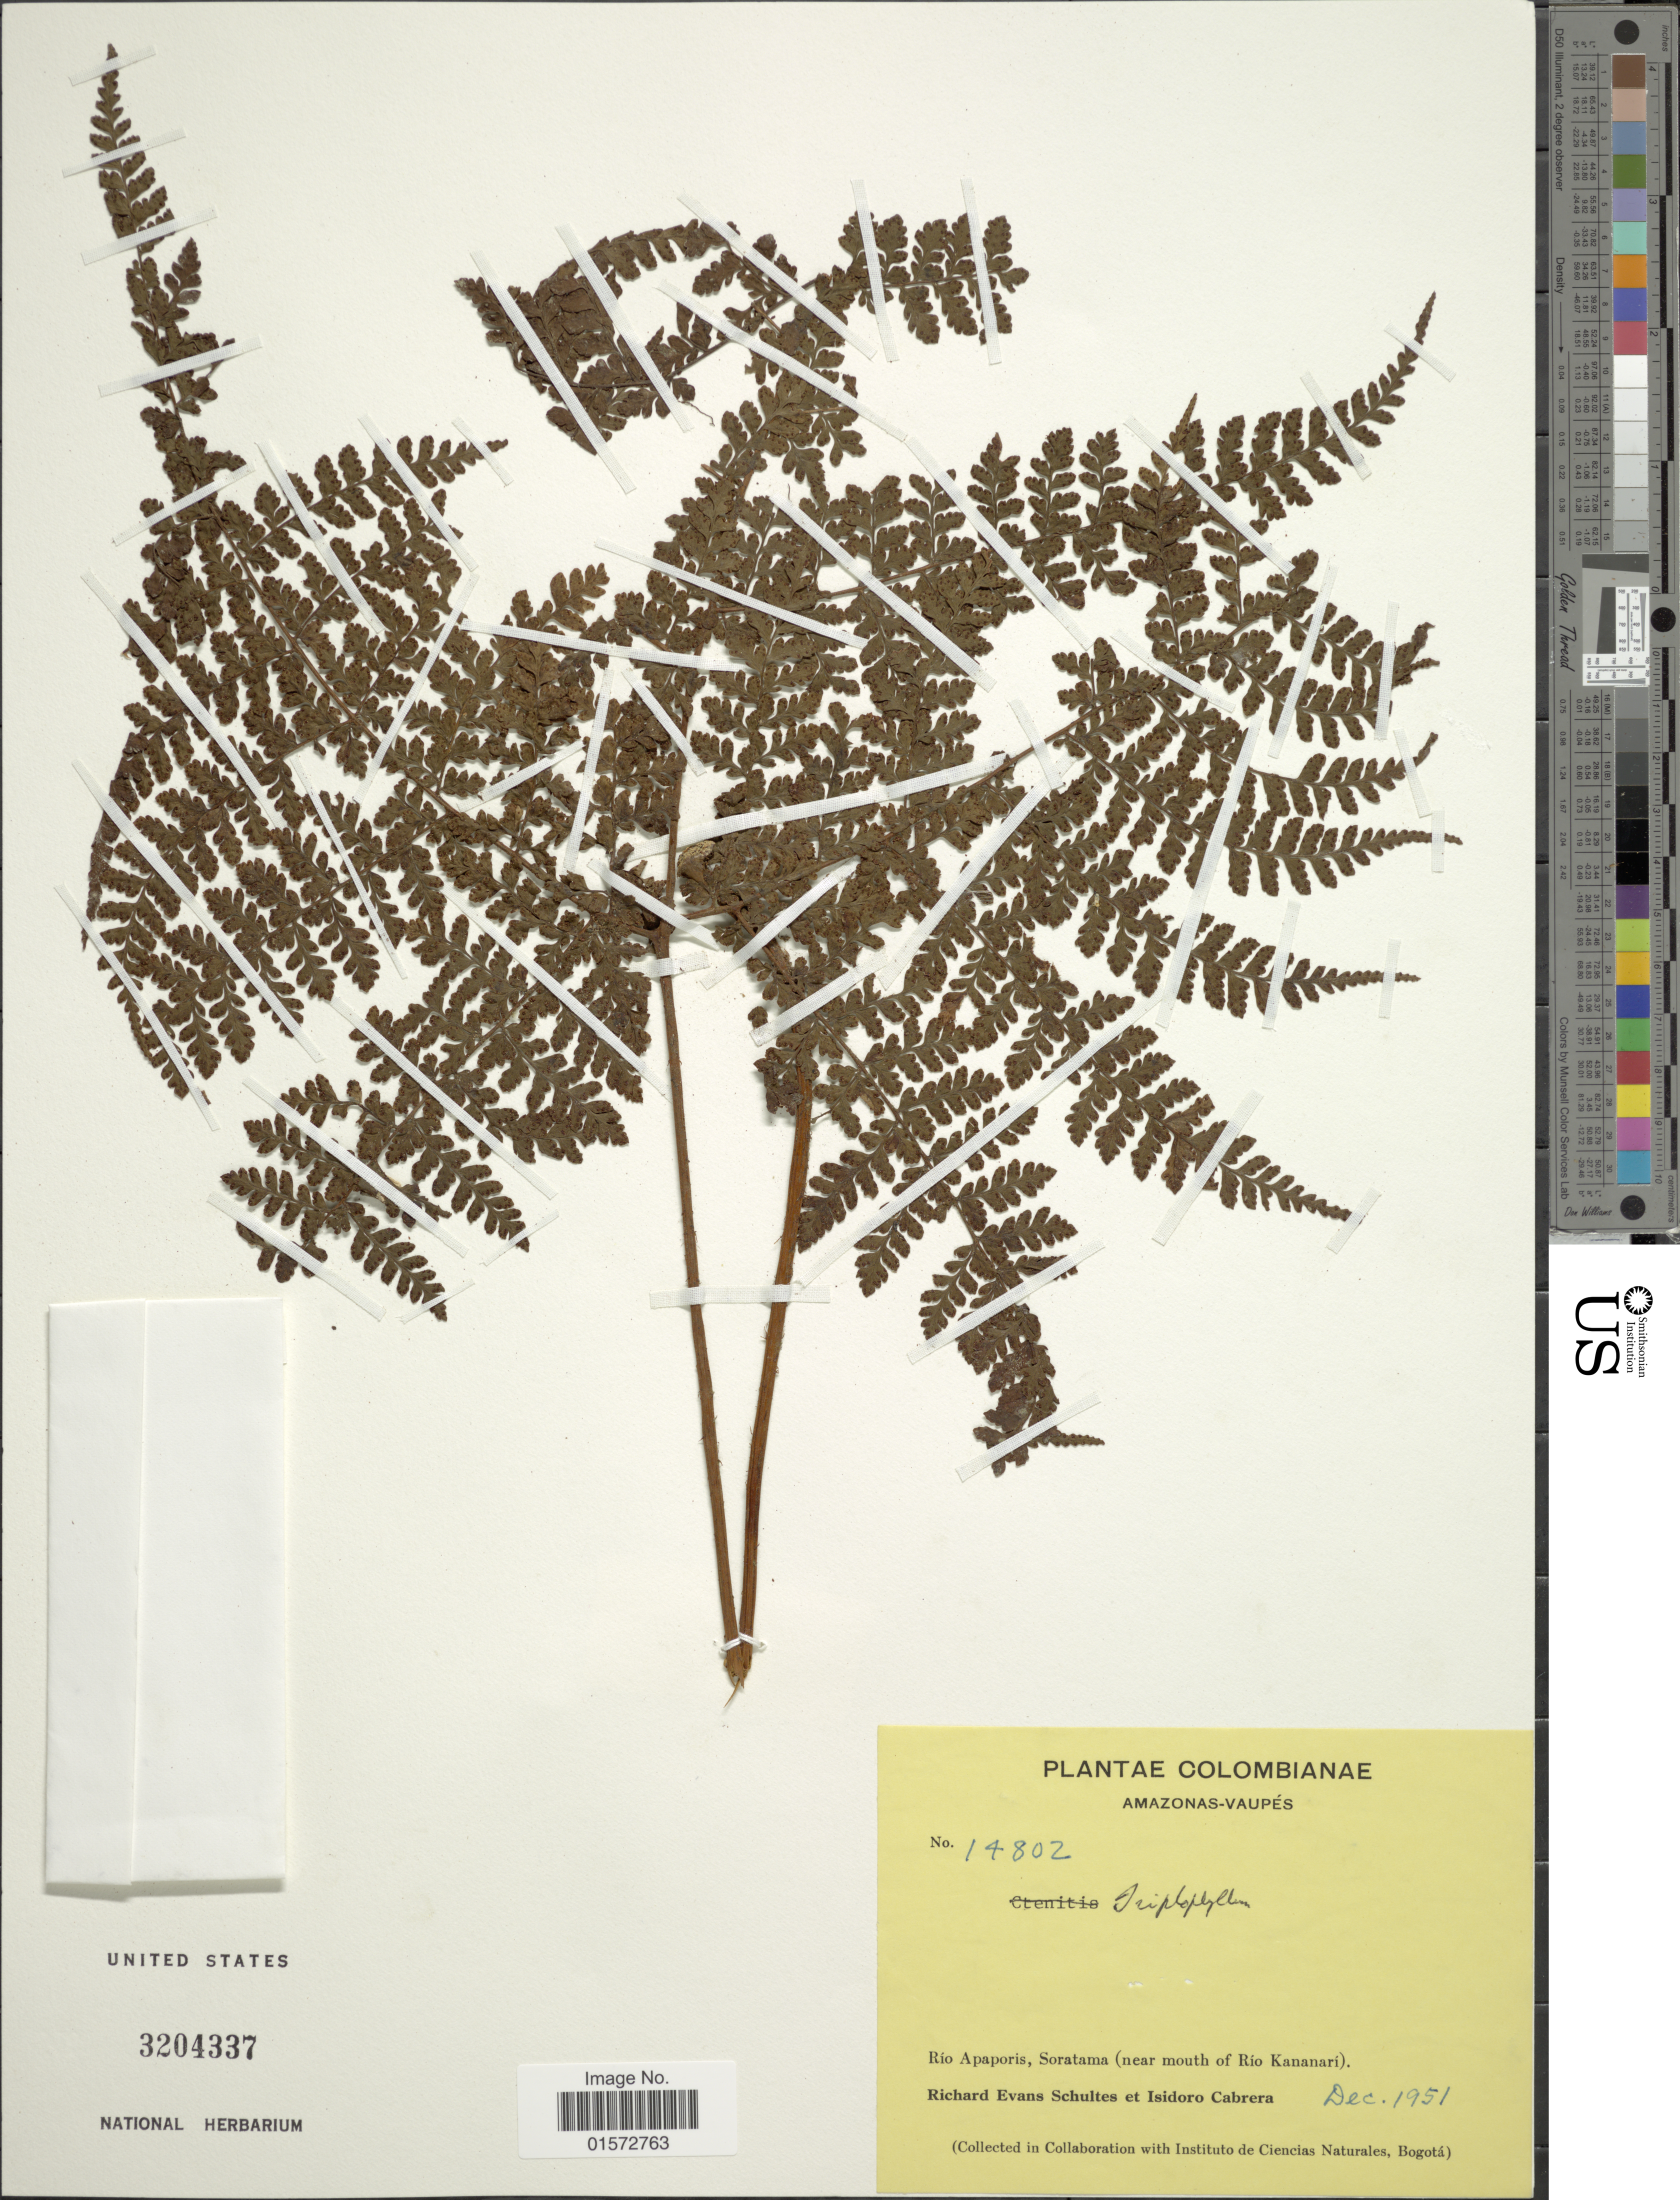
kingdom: Plantae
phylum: Tracheophyta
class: Polypodiopsida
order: Polypodiales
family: Tectariaceae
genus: Triplophyllum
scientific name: Triplophyllum dicksonioides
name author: (Fée) Holttum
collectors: R. E. Schultes & I. Cabrera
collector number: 14802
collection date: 1951-12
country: Colombia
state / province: Amazônas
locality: Amazonas-Vaupés, Río Apaporis, Soratama (near mouth of Río Kananari)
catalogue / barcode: US 3204337